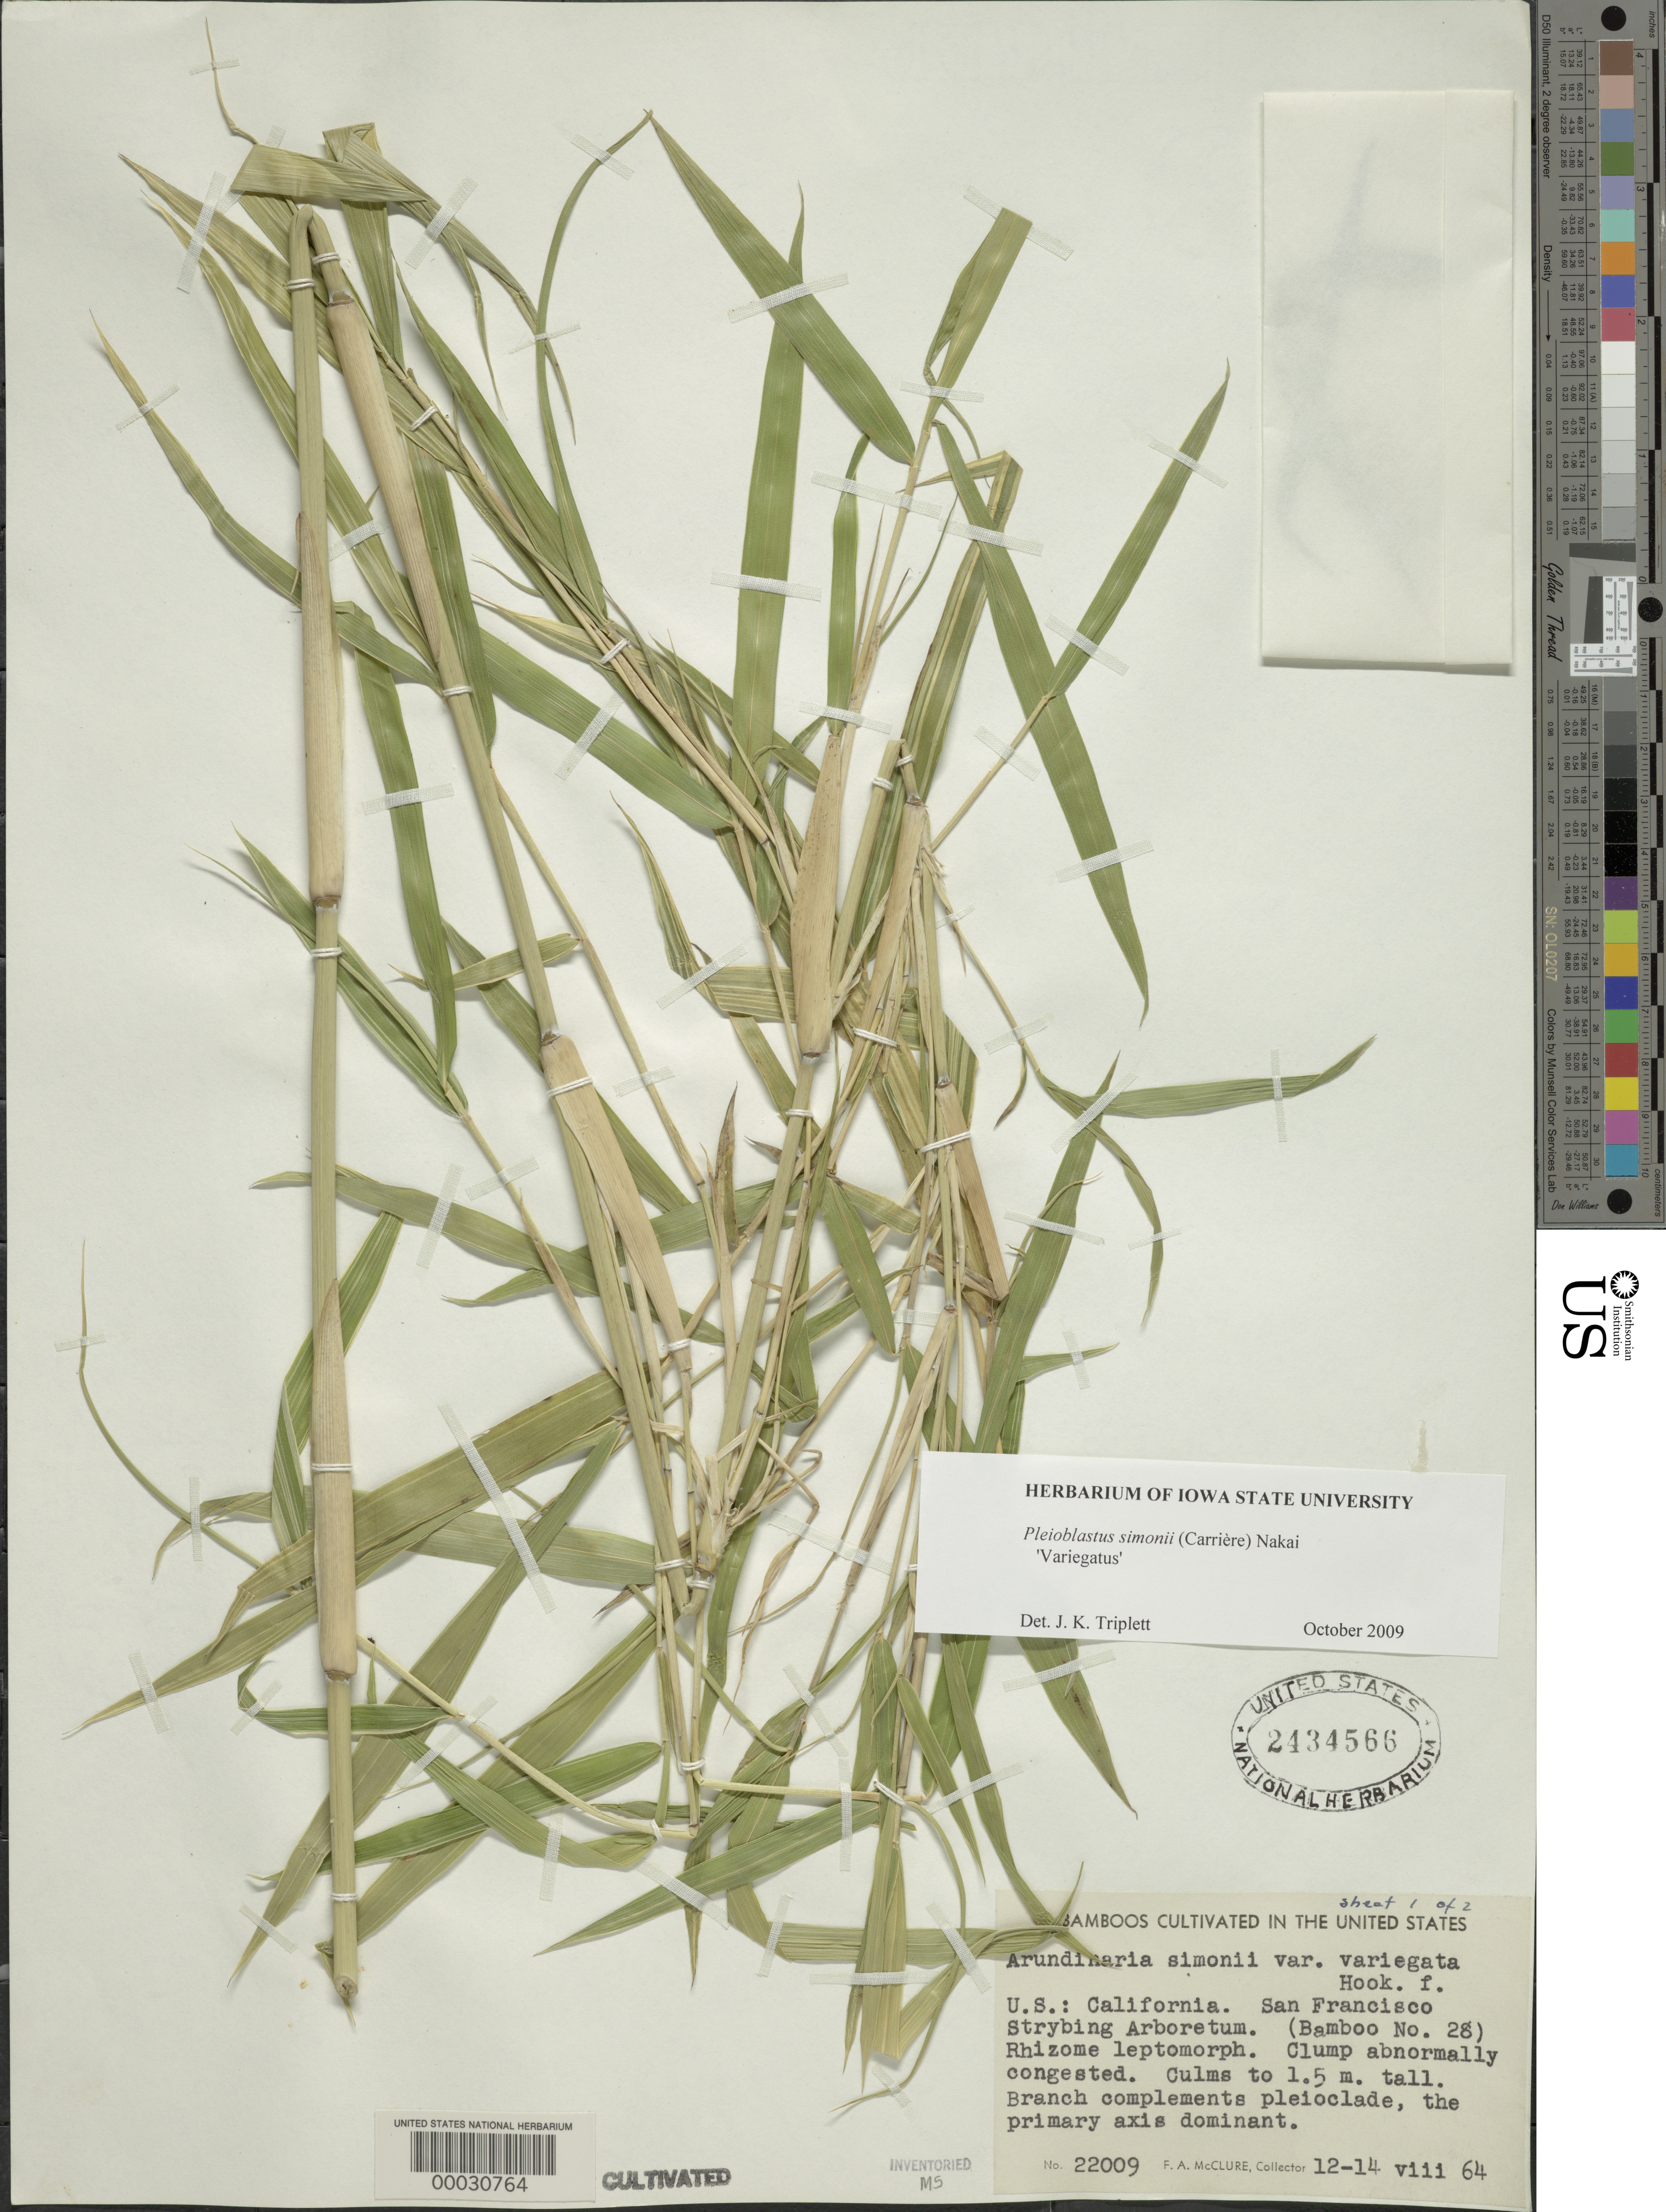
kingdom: Plantae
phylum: Tracheophyta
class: Liliopsida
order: Poales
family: Poaceae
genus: Pleioblastus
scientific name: Pleioblastus simonii 'Variegatus'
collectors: F. A. McClure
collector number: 22009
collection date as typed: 12 Aug 1964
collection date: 1964-08-12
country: United States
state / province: California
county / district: San Francisco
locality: San francisco strybling arboretum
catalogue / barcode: US 2434566